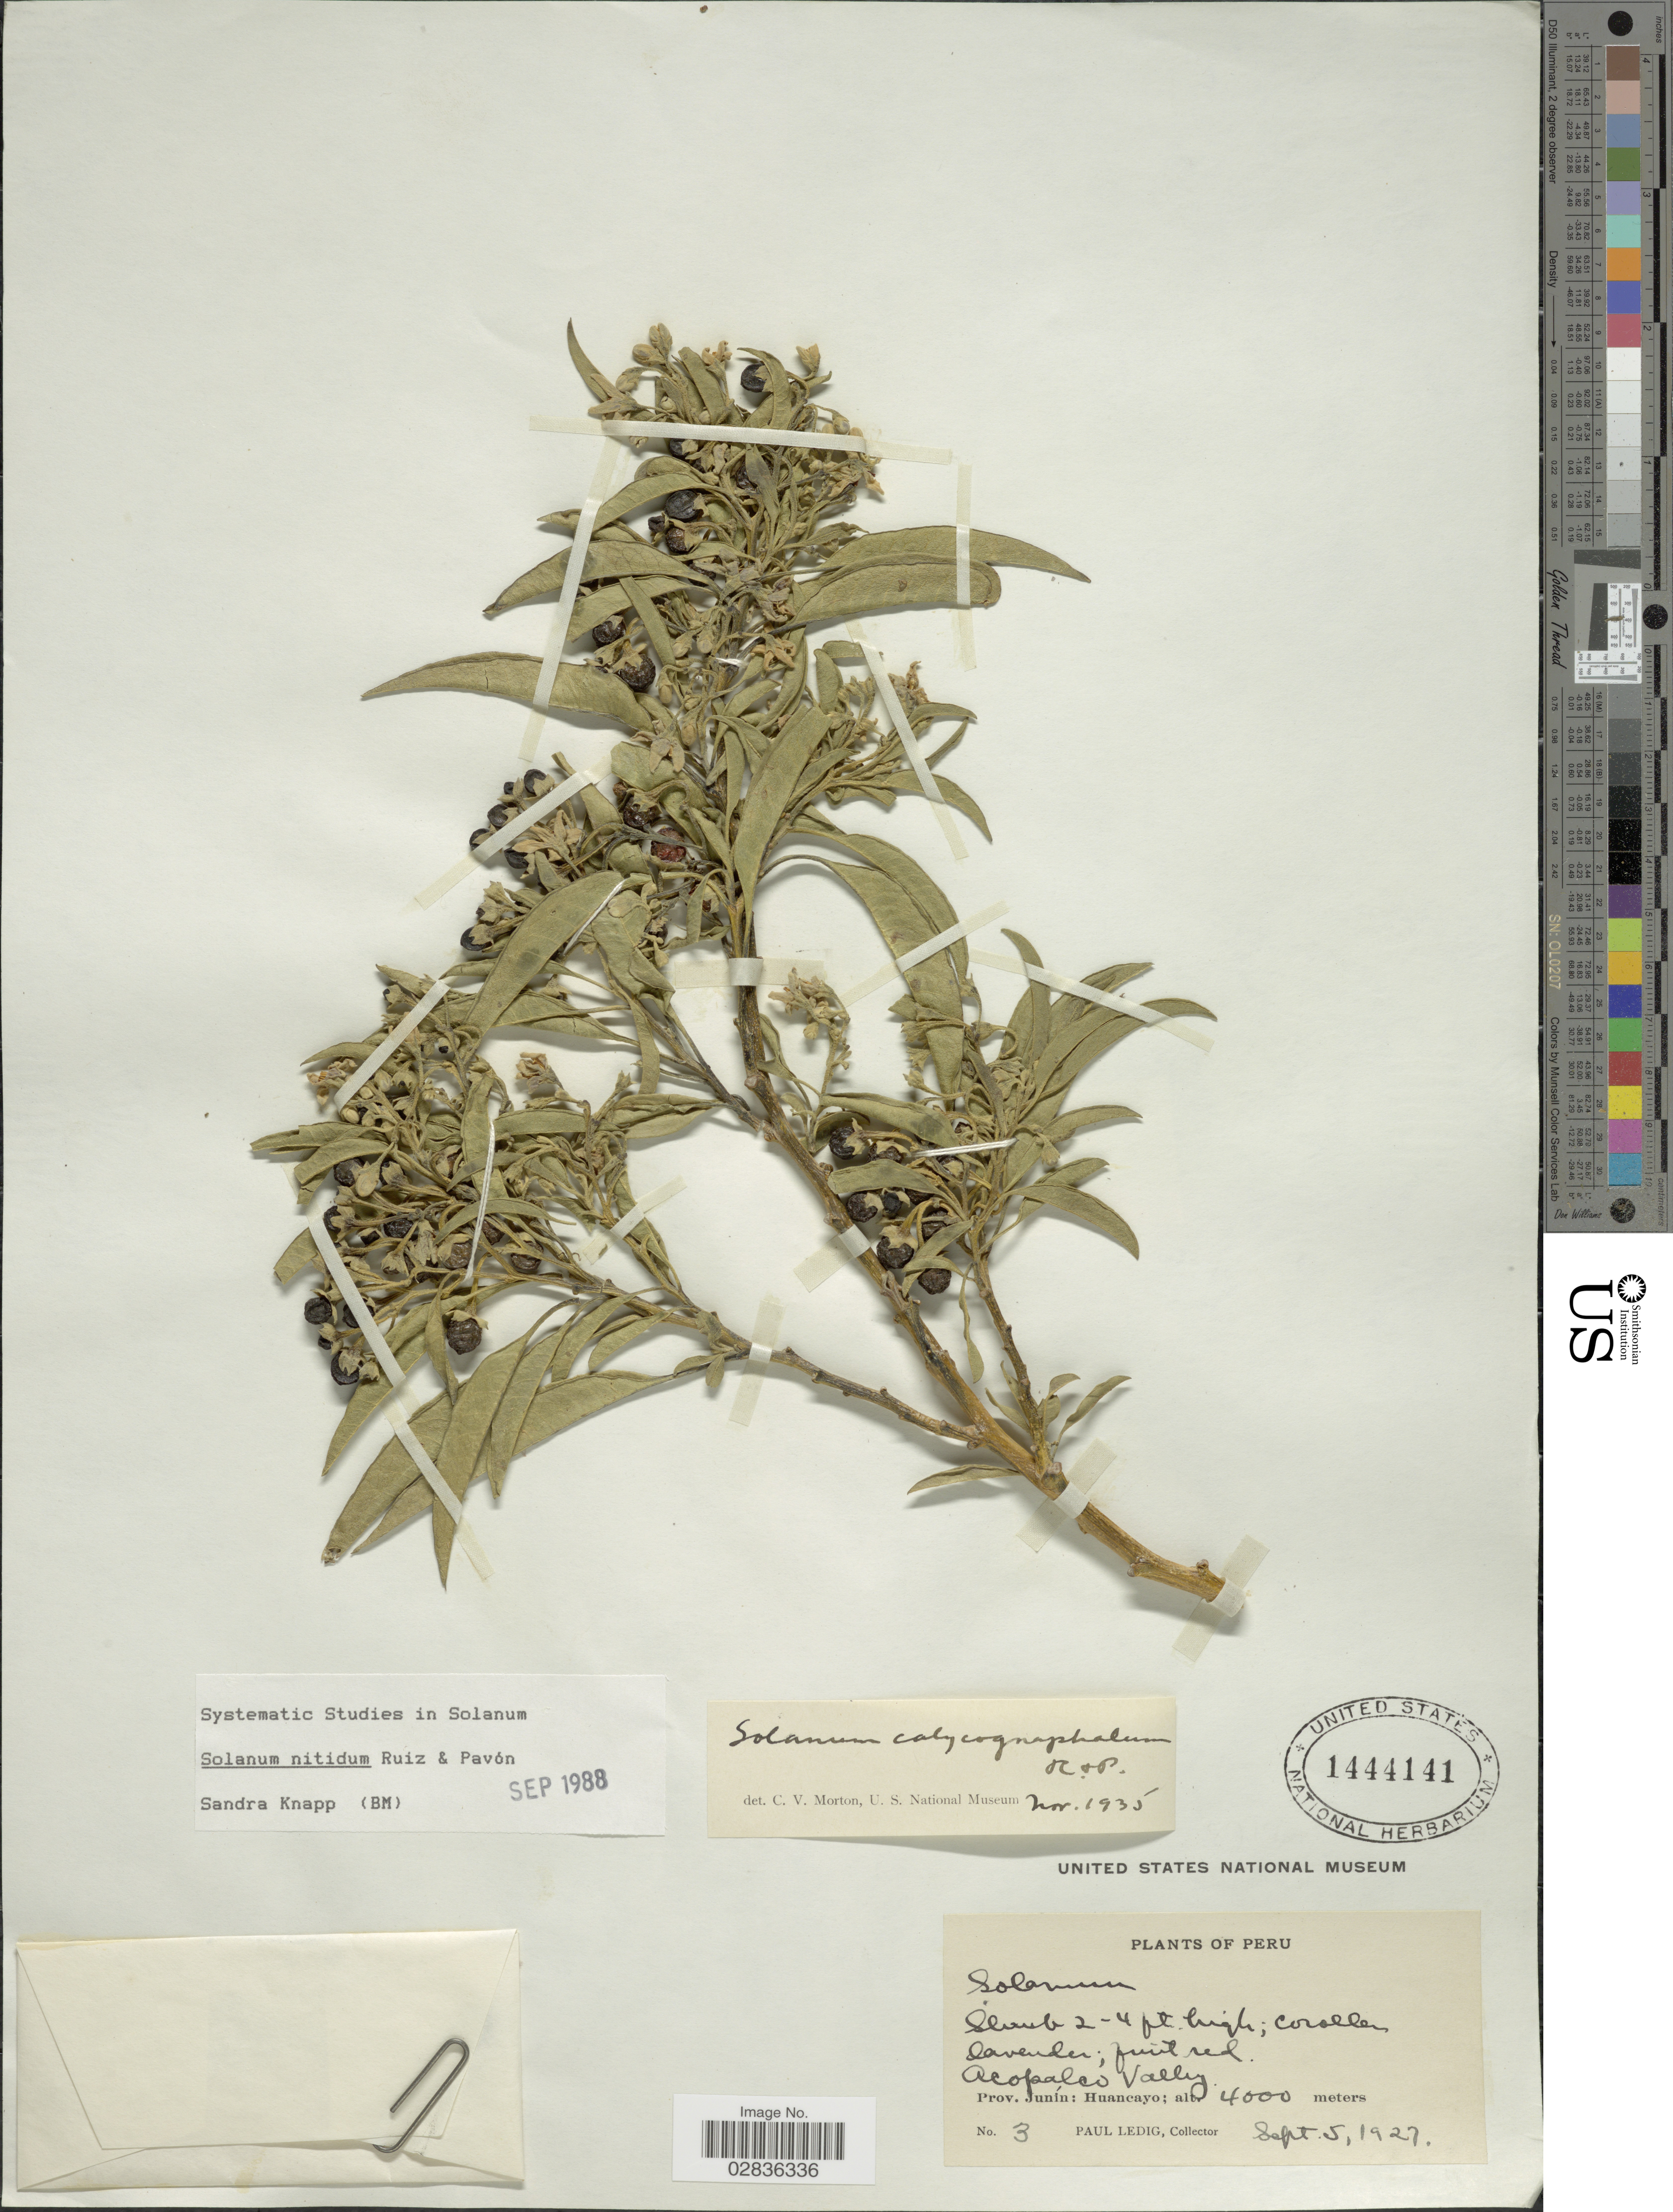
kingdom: Plantae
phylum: Tracheophyta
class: Magnoliopsida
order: Solanales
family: Solanaceae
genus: Solanum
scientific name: Solanum nitidum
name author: Ruiz & Pav.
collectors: P. Ledig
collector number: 3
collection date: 1927-09-05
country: Peru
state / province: Junín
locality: Acopalco Valley. Prov. Junín: Huancayo.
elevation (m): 4000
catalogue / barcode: US 1444141